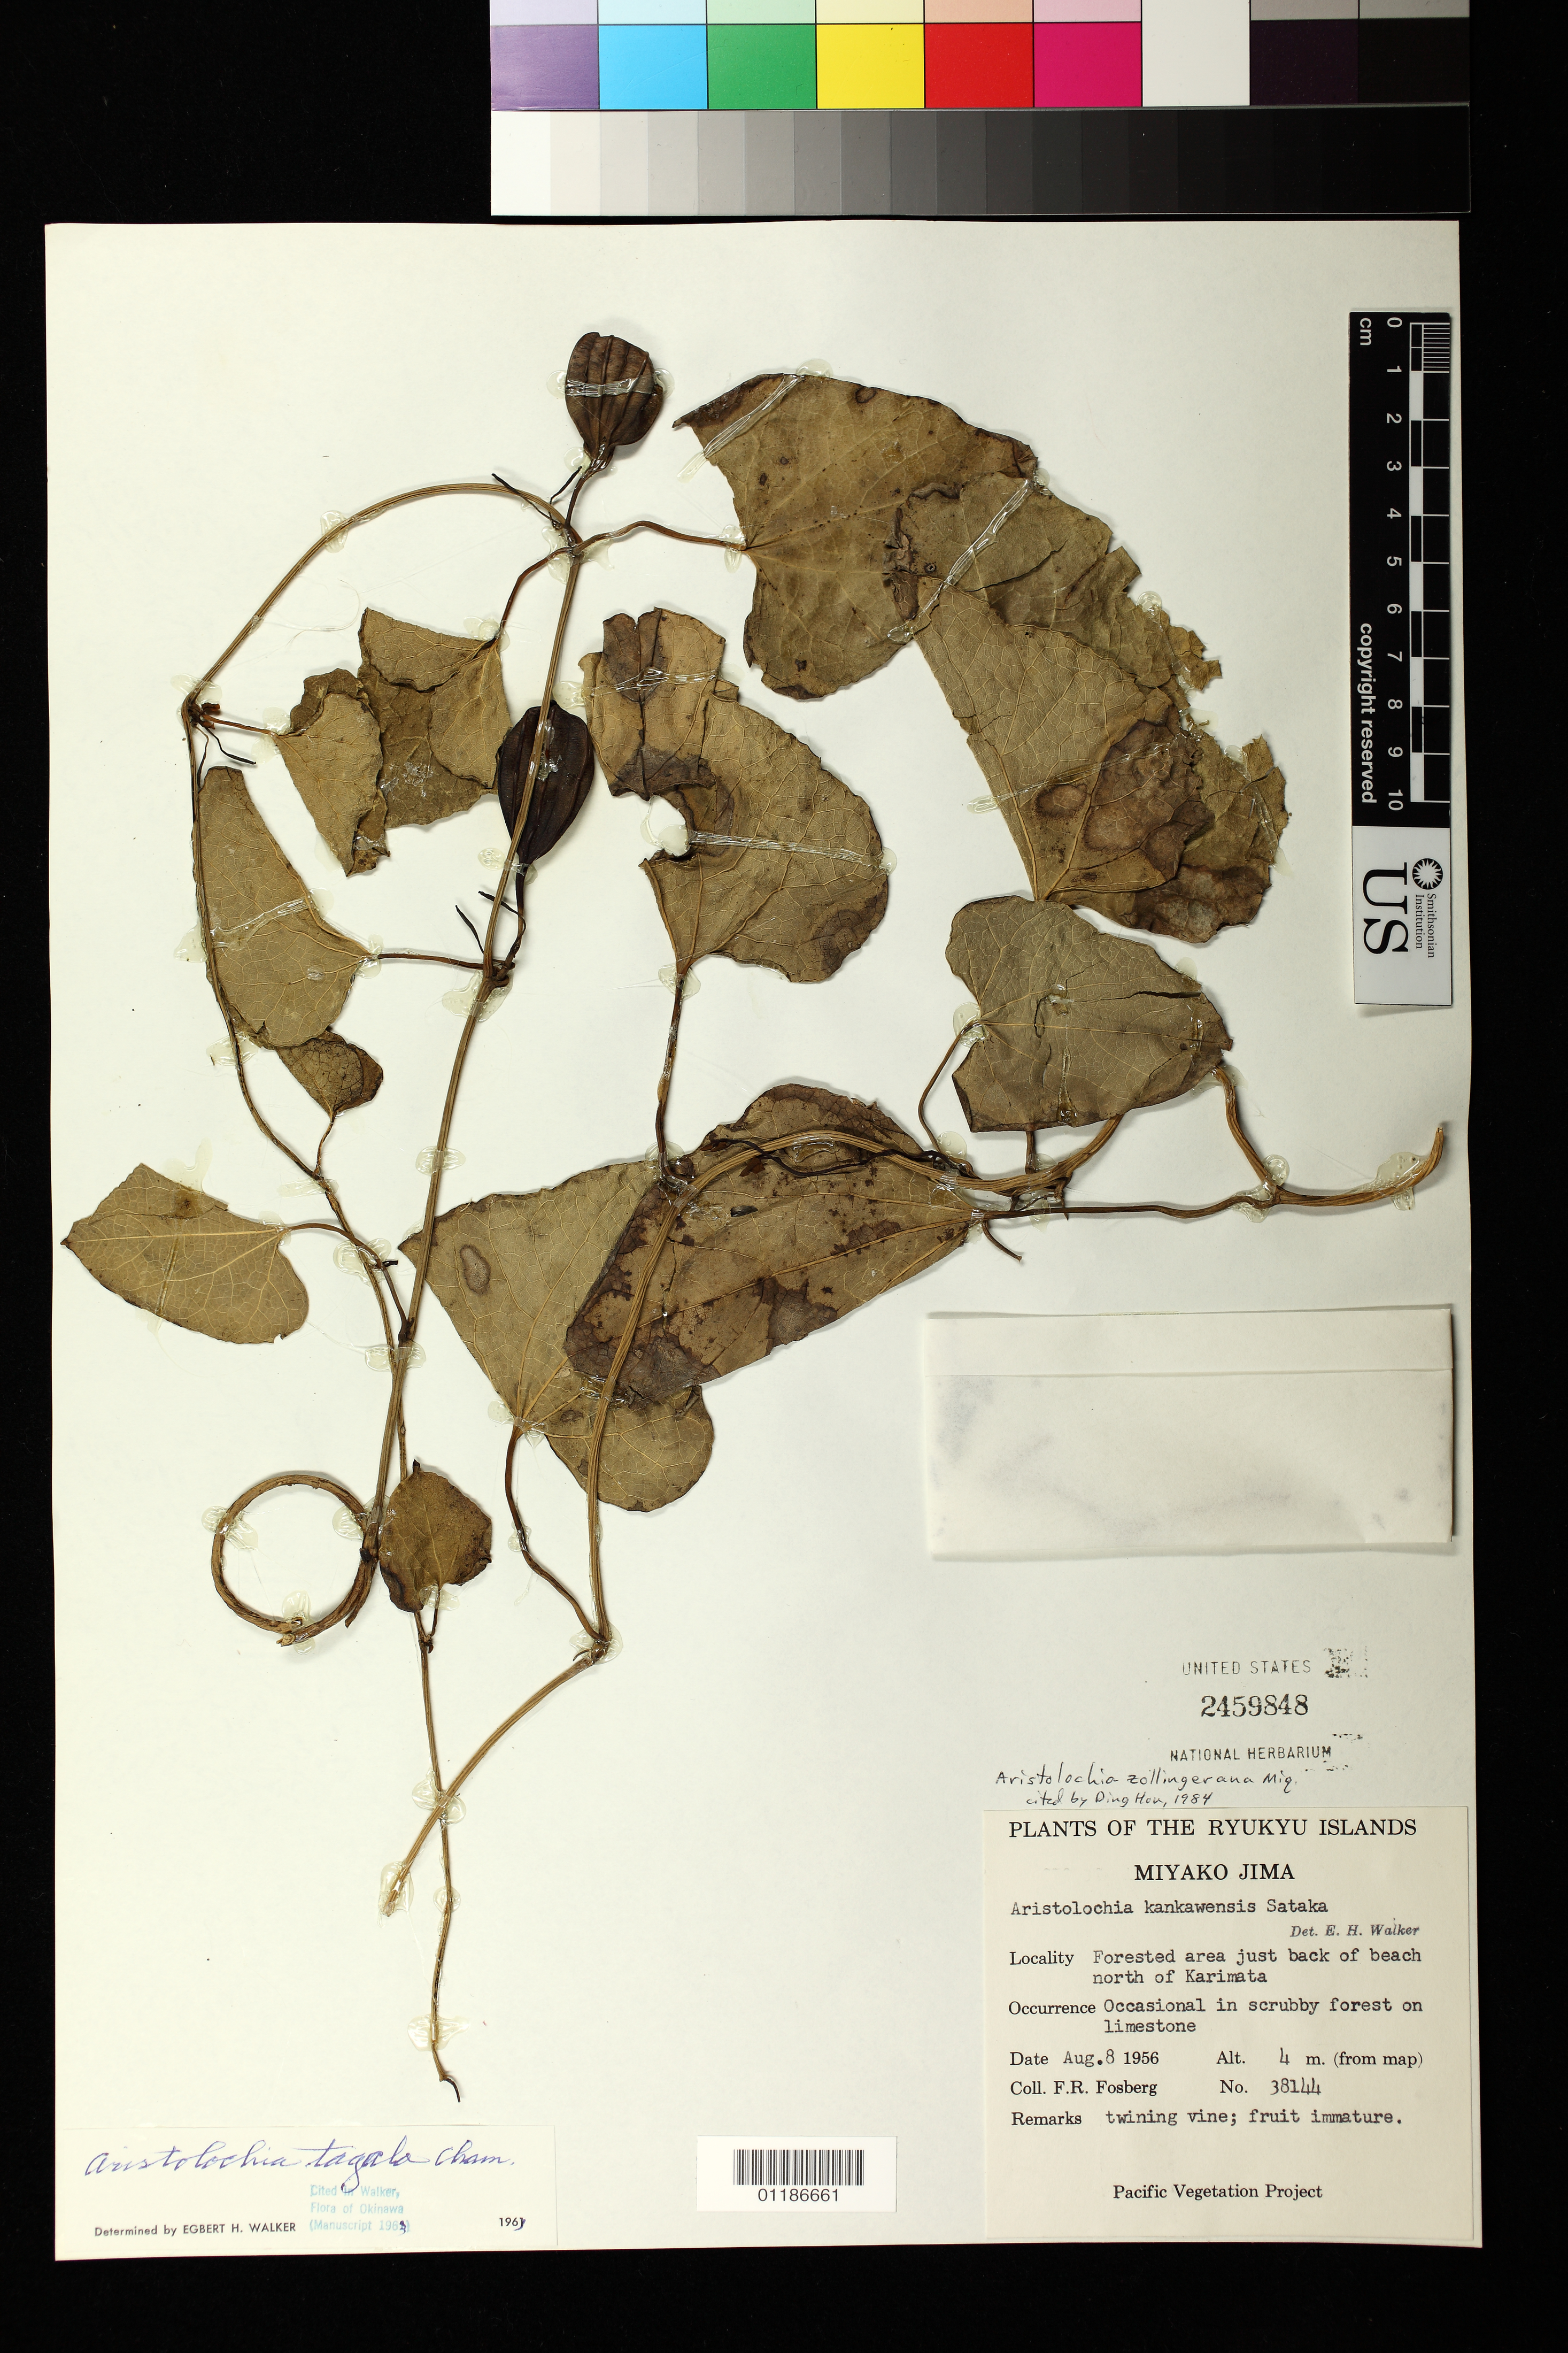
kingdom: Plantae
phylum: Tracheophyta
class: Magnoliopsida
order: Piperales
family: Aristolochiaceae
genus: Aristolochia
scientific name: Aristolochia zollingeriana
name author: Miq.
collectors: F. R. Fosberg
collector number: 38144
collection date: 1956-08-08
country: Japan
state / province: Okinawa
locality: Ryukyu Islands, Miyako Jima Island. Forested area just back of beach north of Karimata.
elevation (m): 4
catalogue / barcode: US 2459848